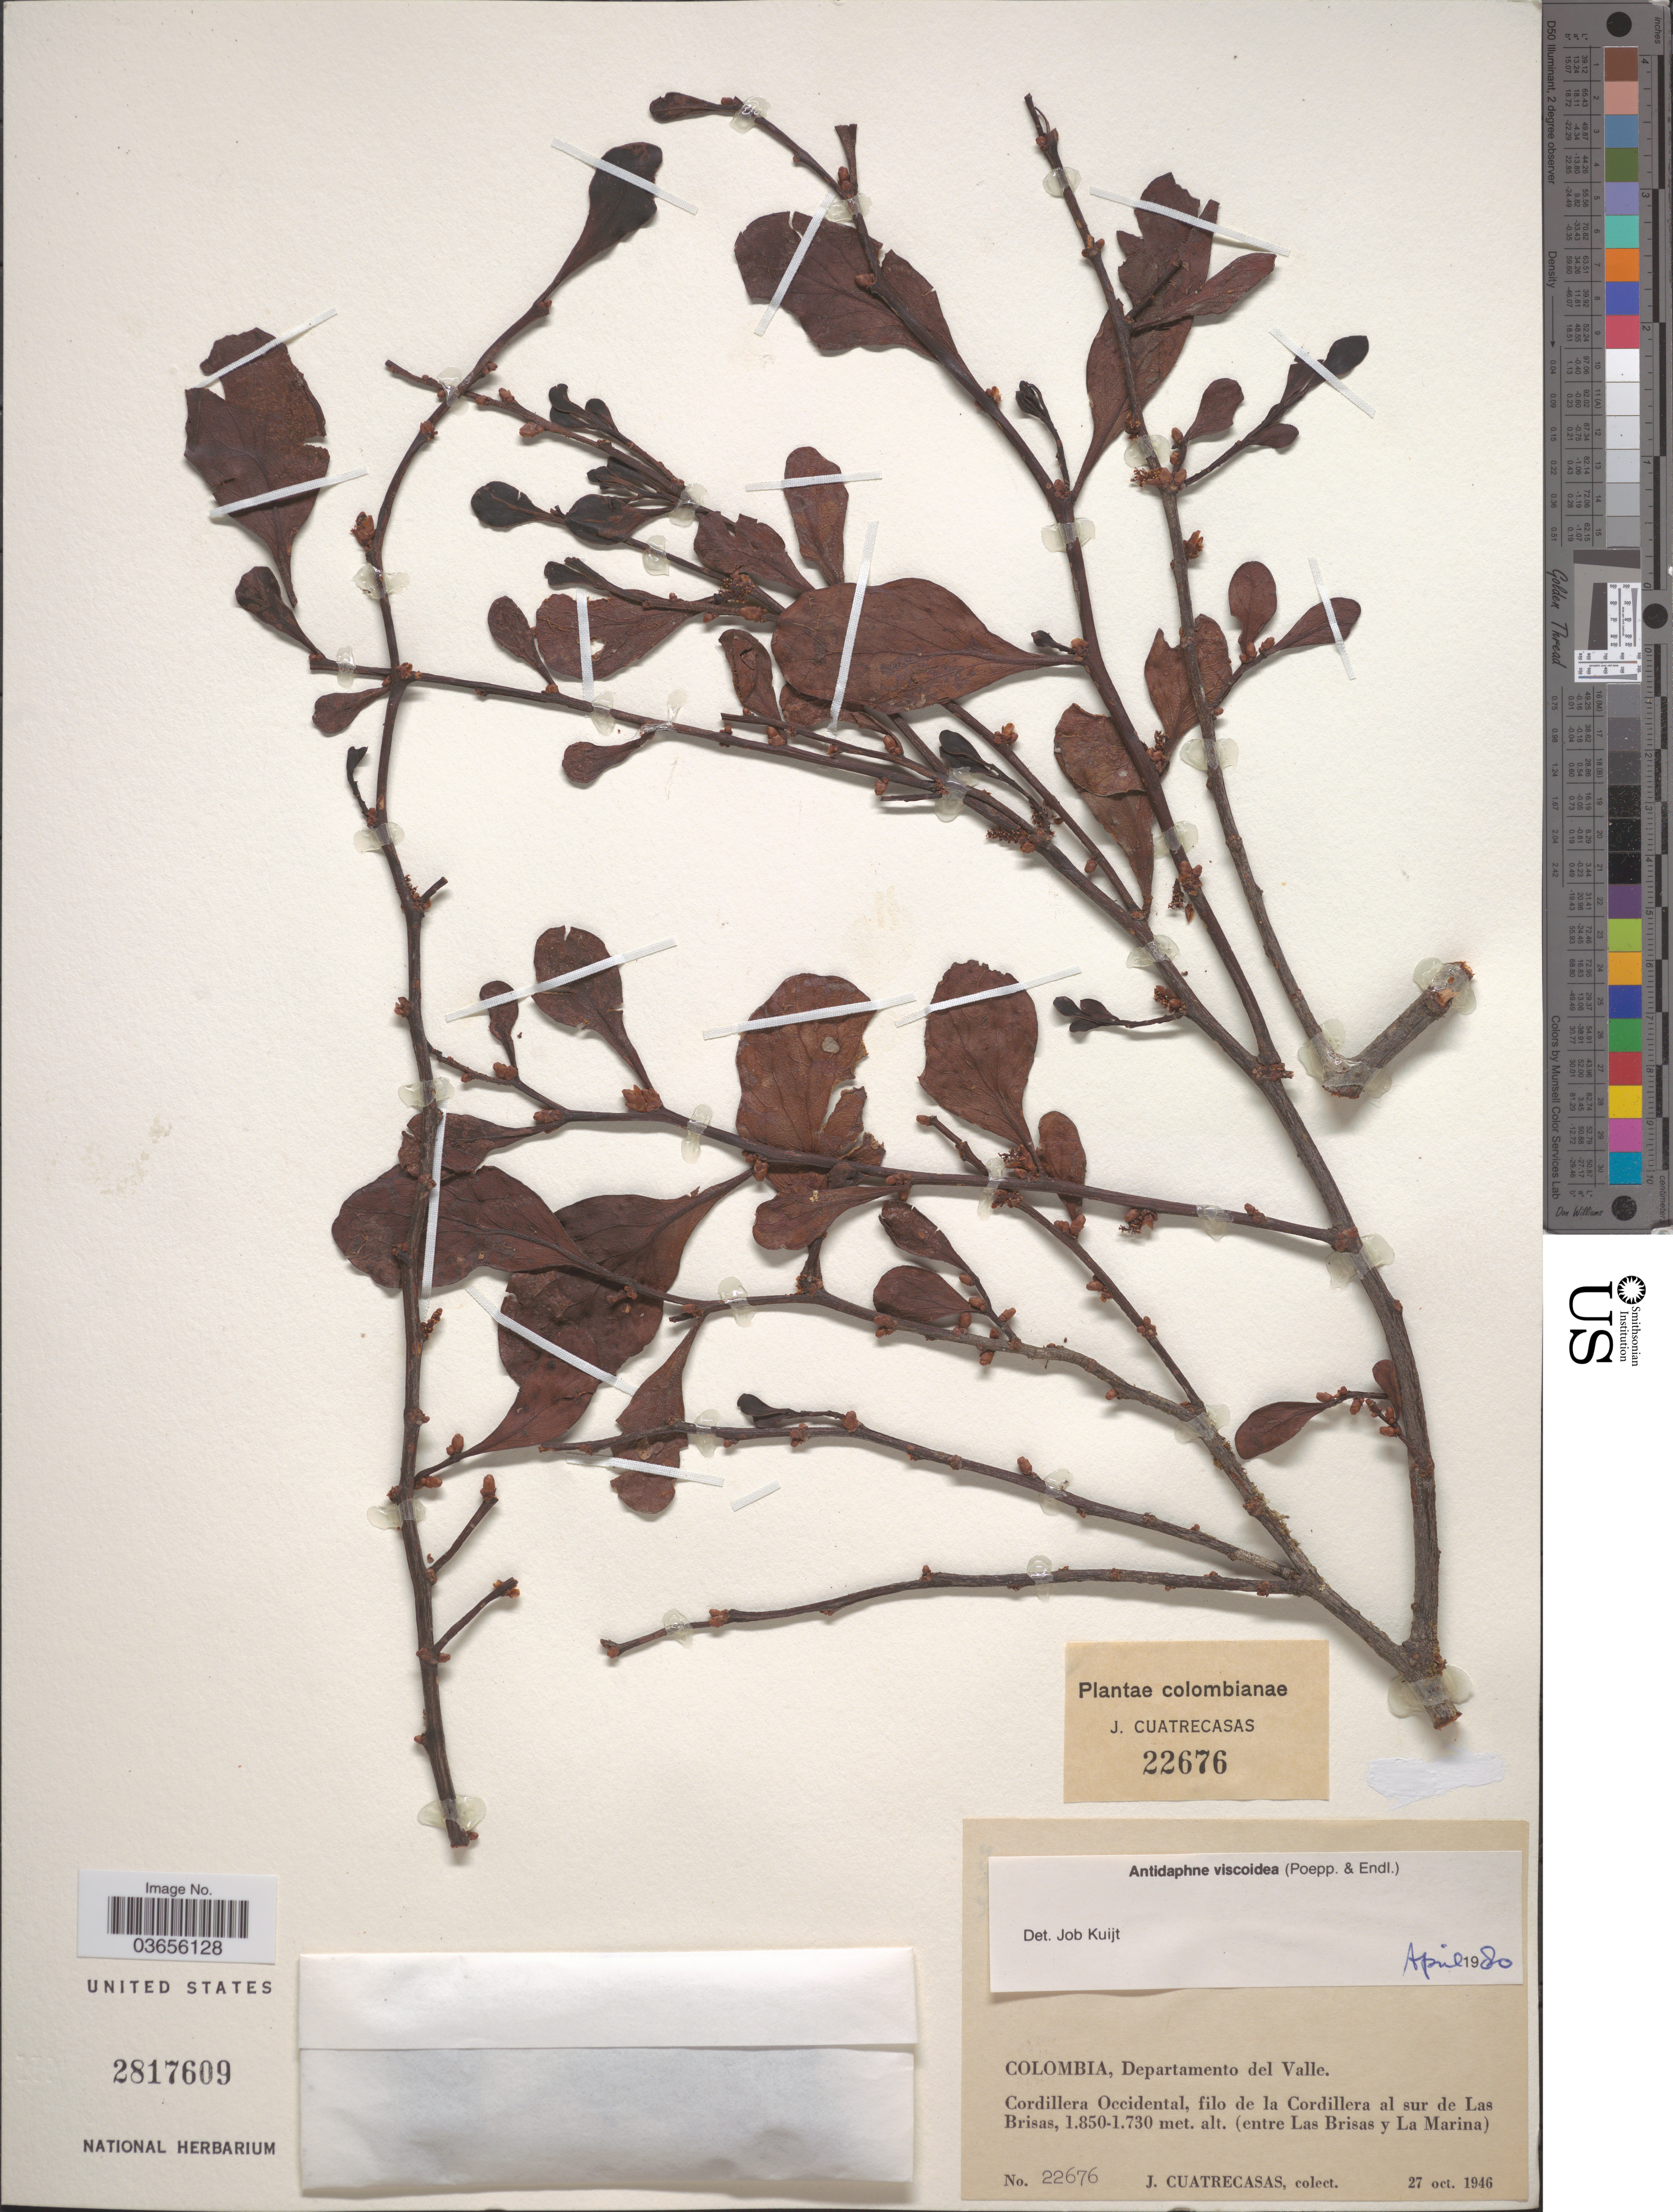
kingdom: Plantae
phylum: Tracheophyta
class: Magnoliopsida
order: Santalales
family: Santalaceae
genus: Antidaphne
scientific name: Antidaphne viscoidea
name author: Poepp. & Endl.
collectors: J. Cuatrecasas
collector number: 22676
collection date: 1946-10-27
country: Colombia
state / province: Valle del Cauca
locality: Departamento del Valle. Cordillera Occidental, filo de la Cordillera al sur de Las Brisas, (entre Las Brisas y La Marina).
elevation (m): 1730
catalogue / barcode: US 2817609